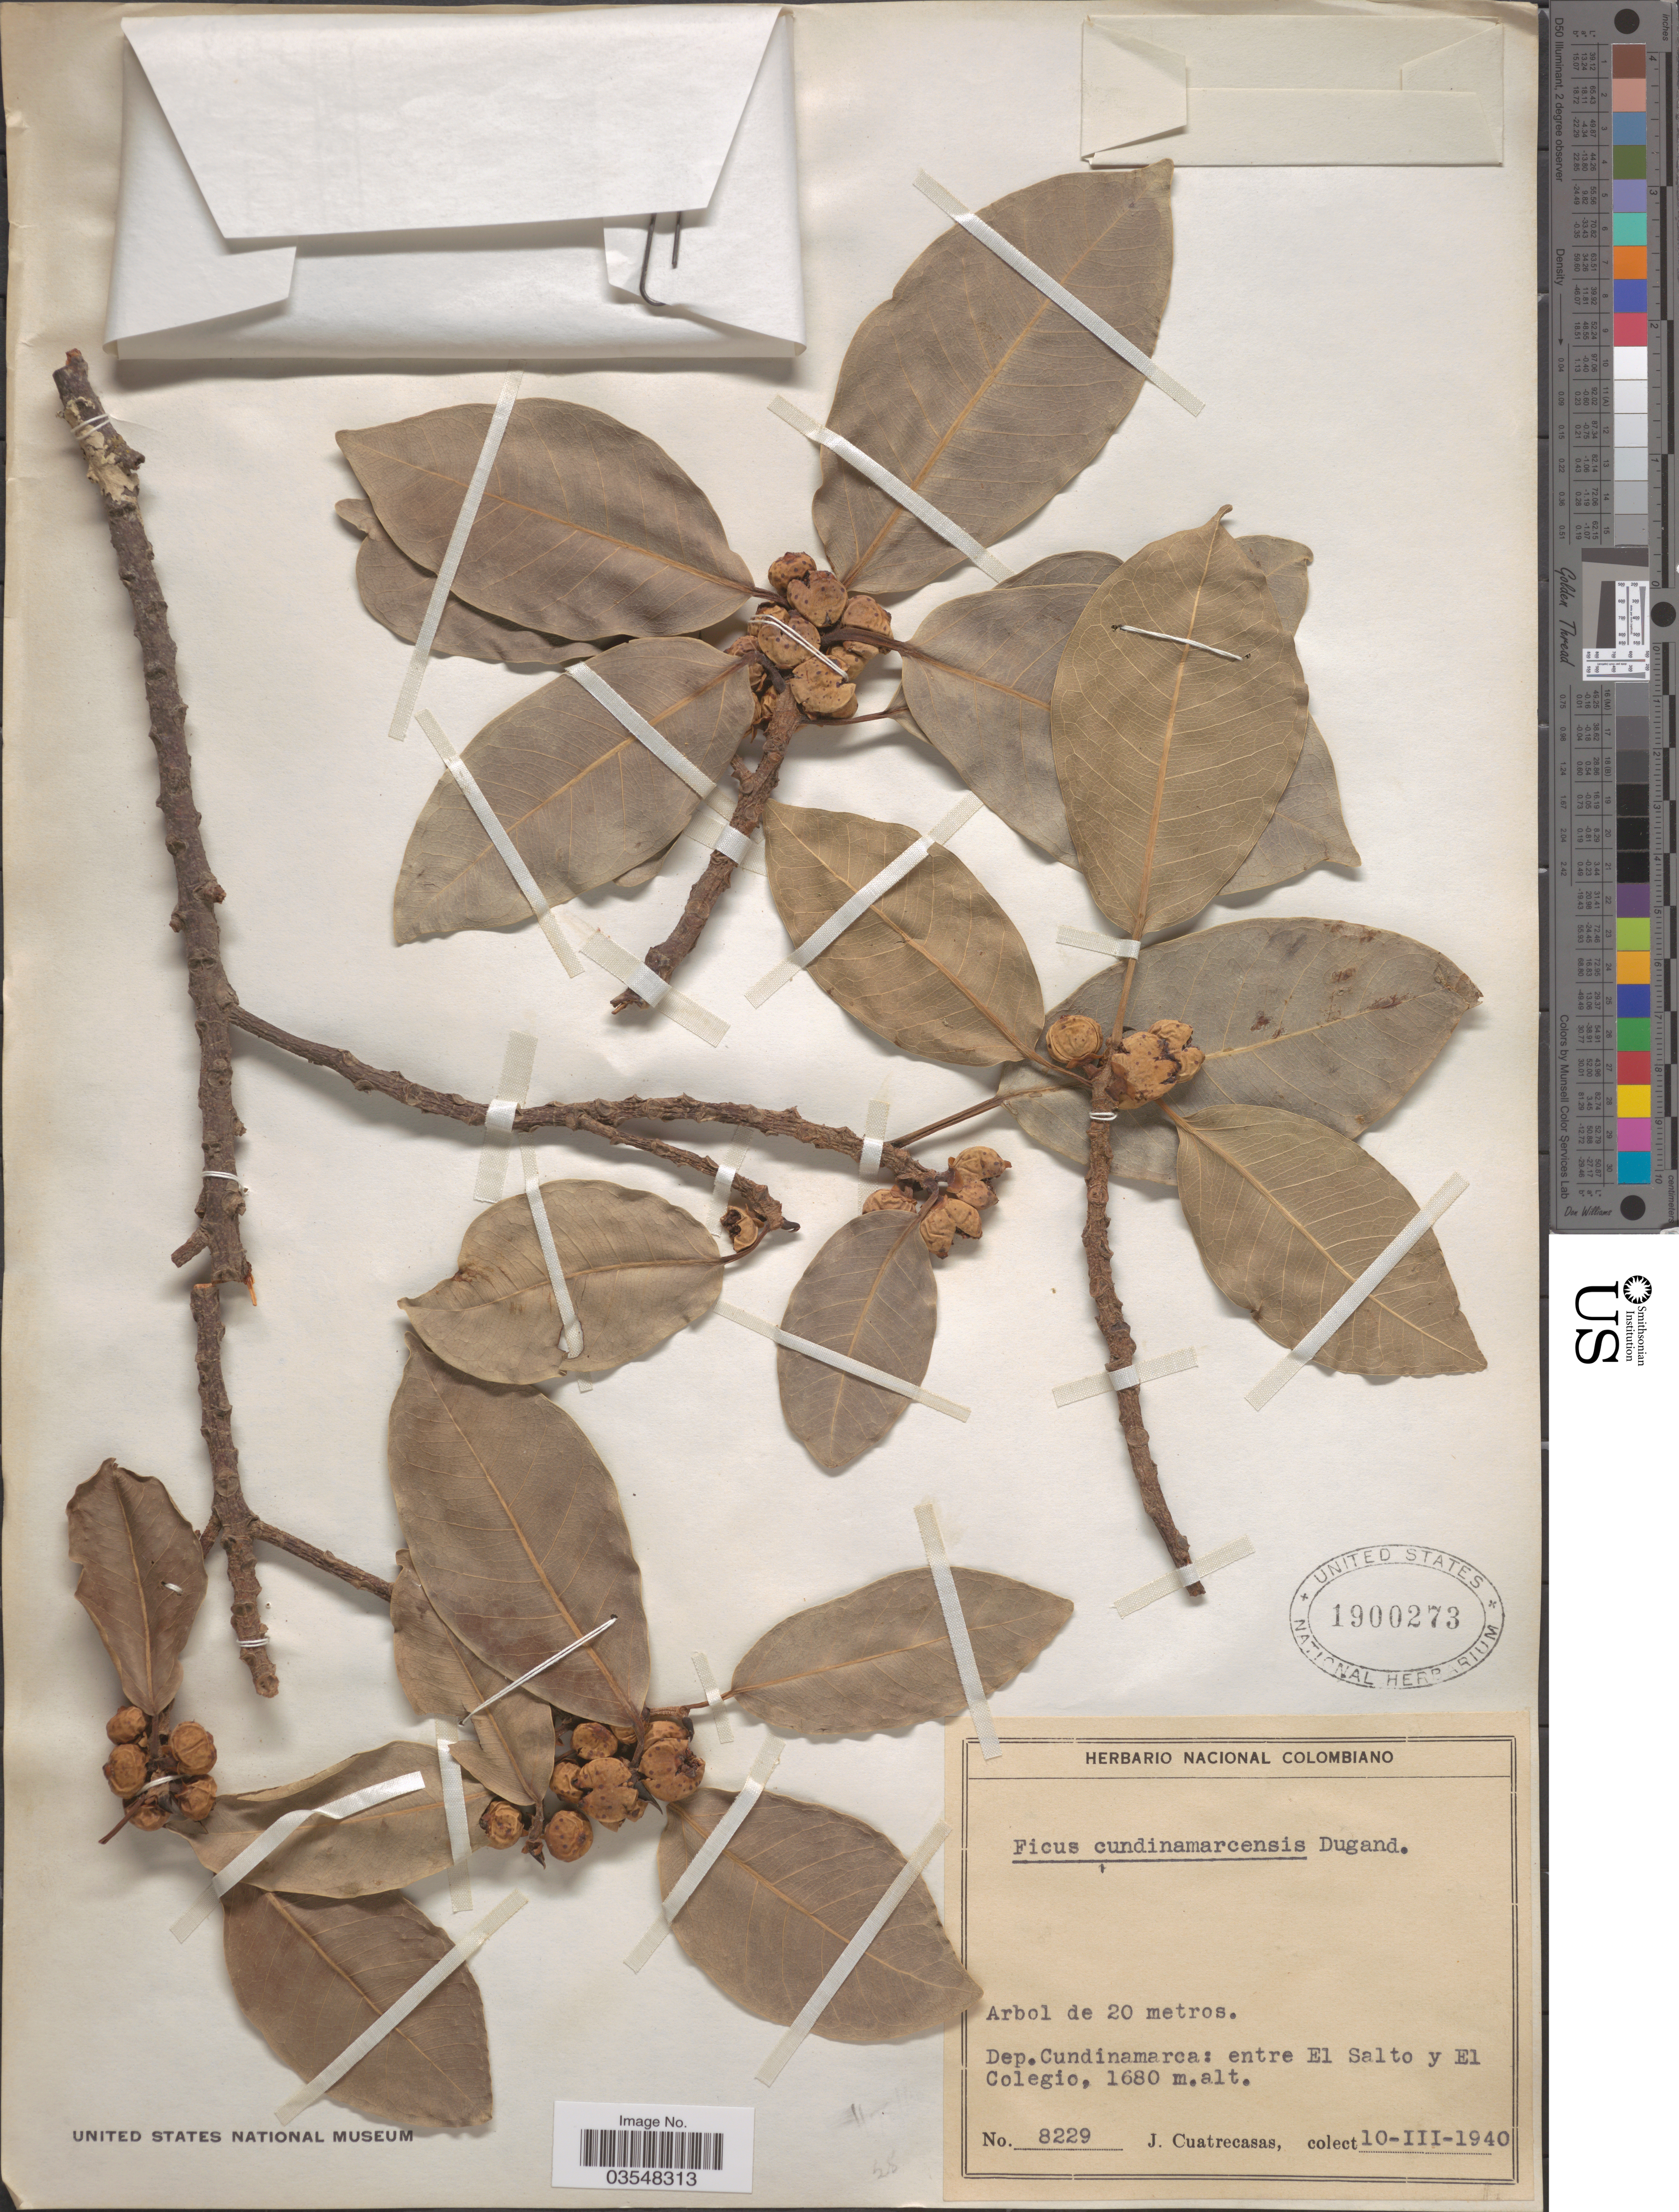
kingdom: Plantae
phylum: Tracheophyta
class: Magnoliopsida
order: Rosales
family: Moraceae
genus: Ficus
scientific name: Ficus cundinamarcensis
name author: Dugand G.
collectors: J. Cuatrecasas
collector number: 8229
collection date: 1940-03-10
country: Colombia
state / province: Cundinamarca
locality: Dep. Cundinamarca: entre El Salto y El Colegio.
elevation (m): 1680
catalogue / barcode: US 1900273